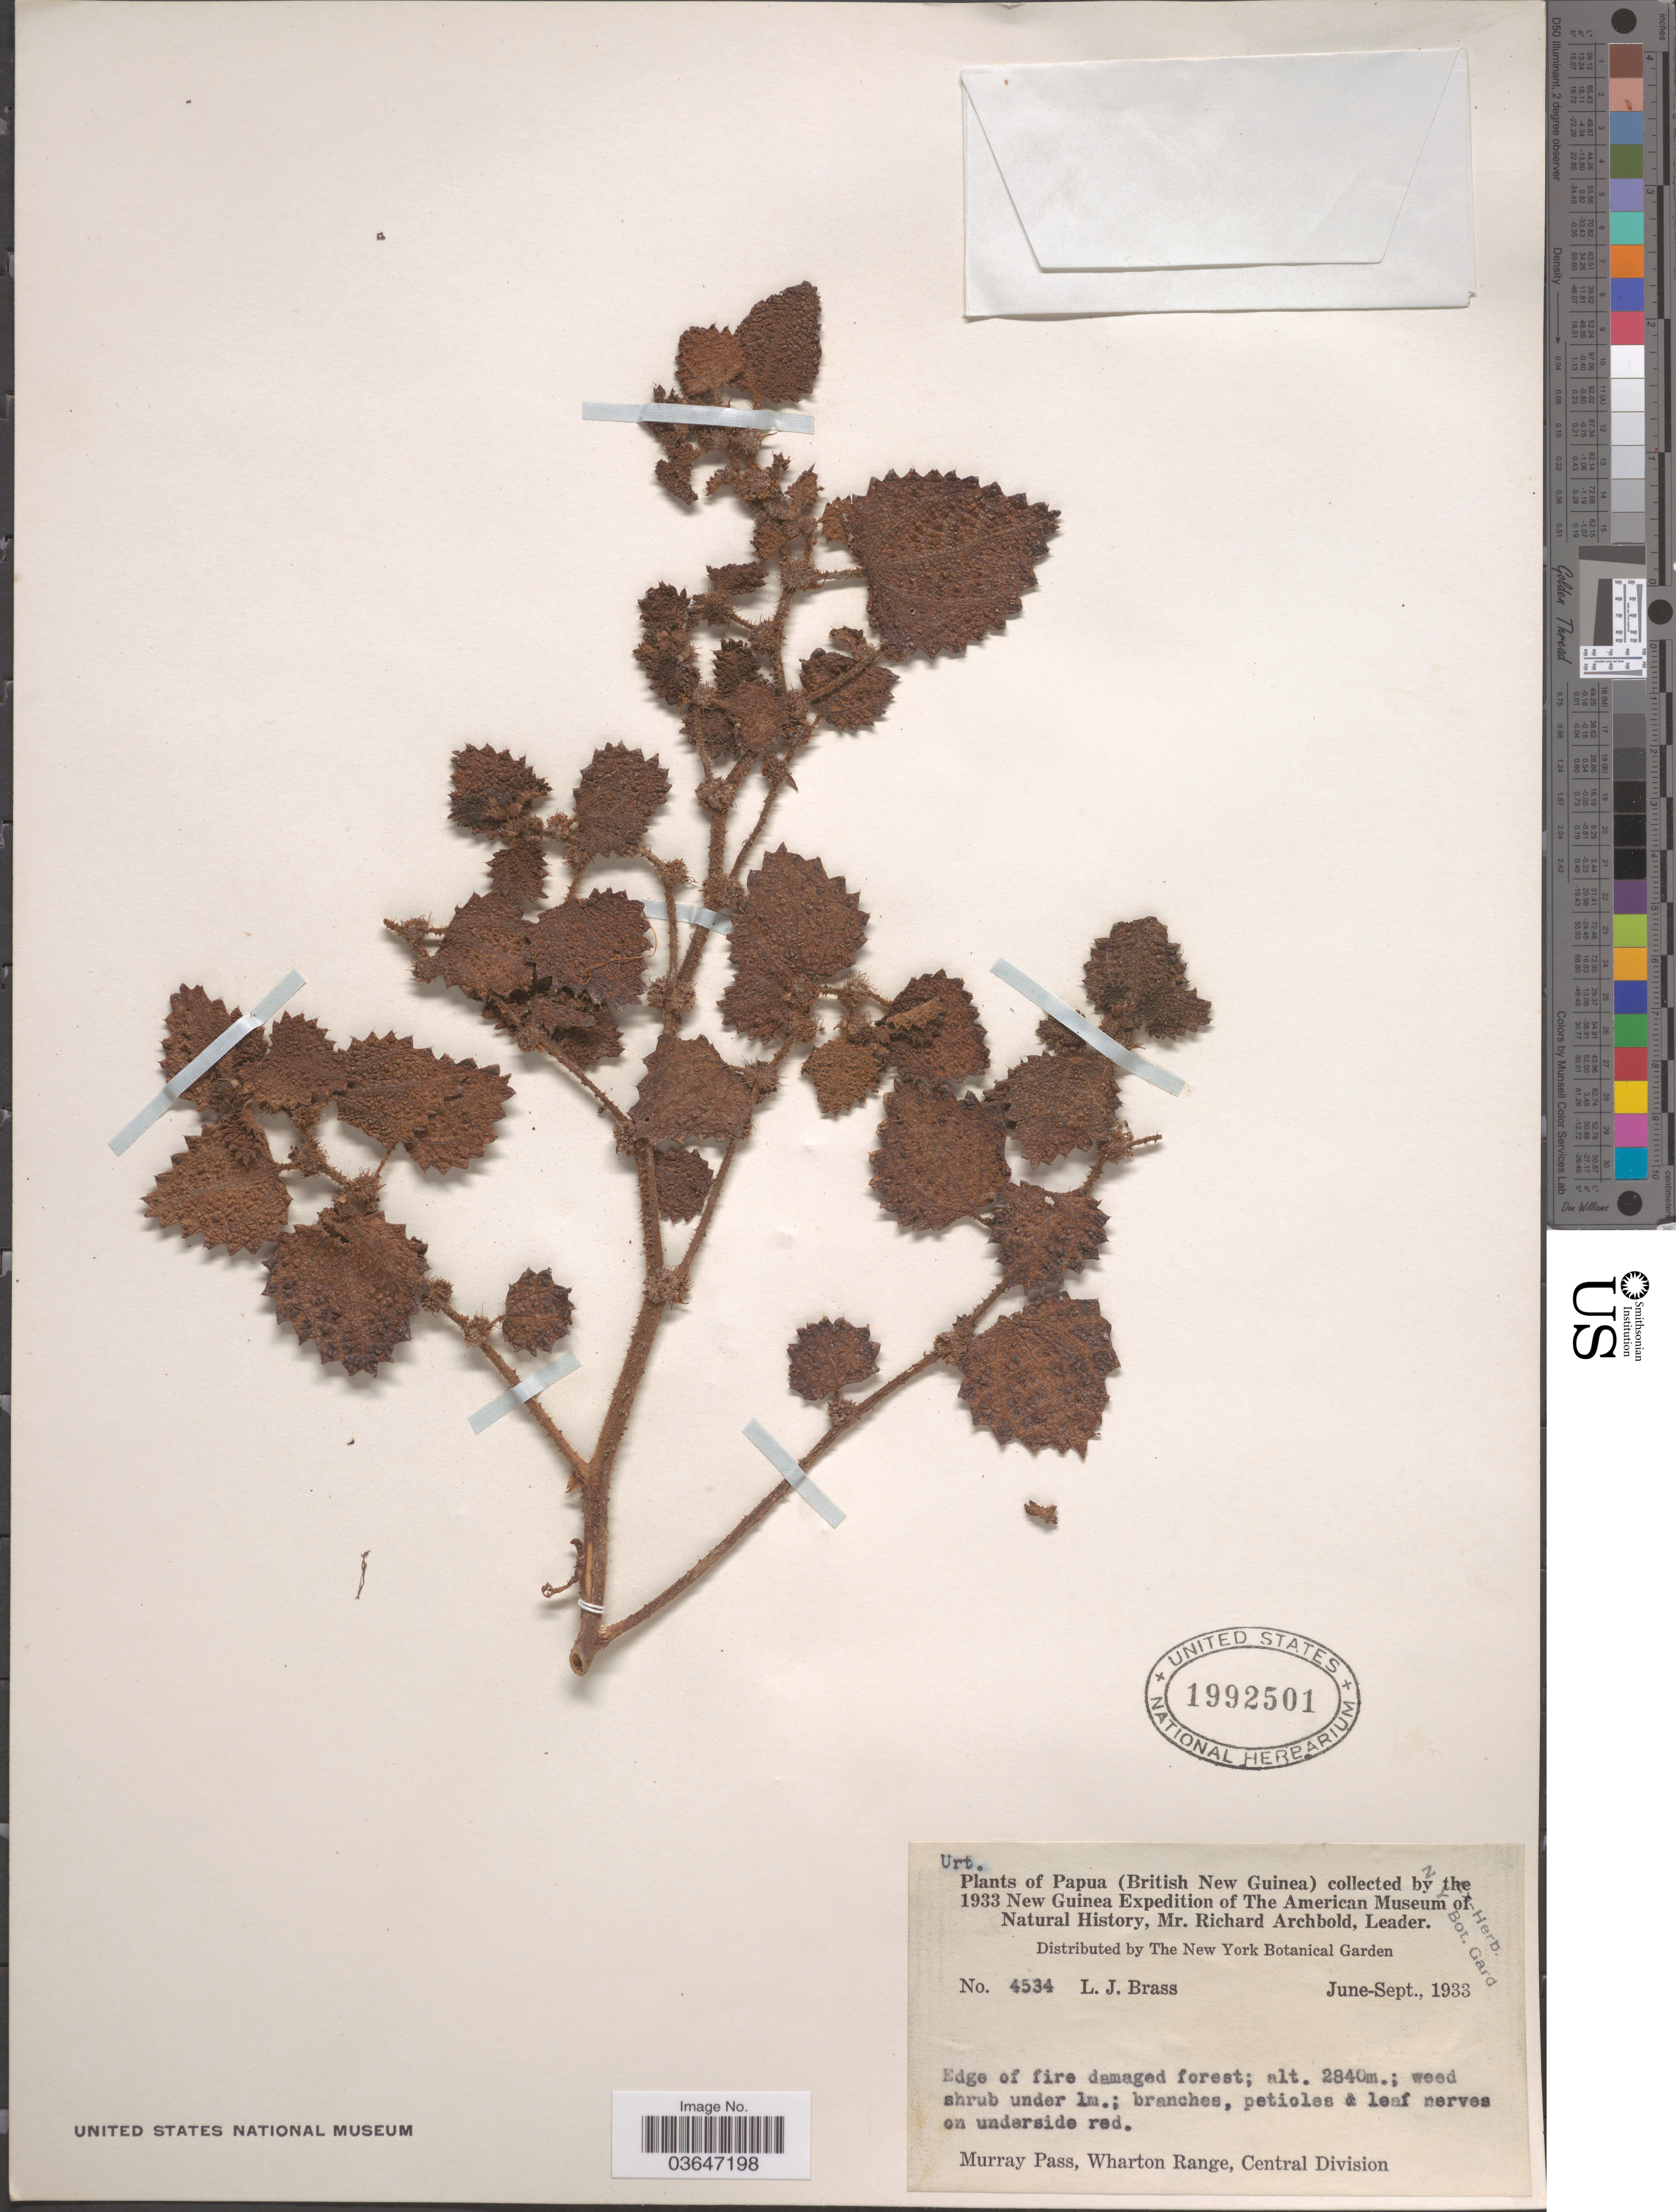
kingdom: Plantae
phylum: Tracheophyta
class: Magnoliopsida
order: Proteales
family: Proteaceae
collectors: L. J. Brass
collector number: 4534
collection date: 1933-06/1933-09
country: Papua New Guinea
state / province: Central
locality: Papua (British New Guinea). Murray Pass, Wharton Range, Central Division.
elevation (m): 2840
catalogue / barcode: US 1992501